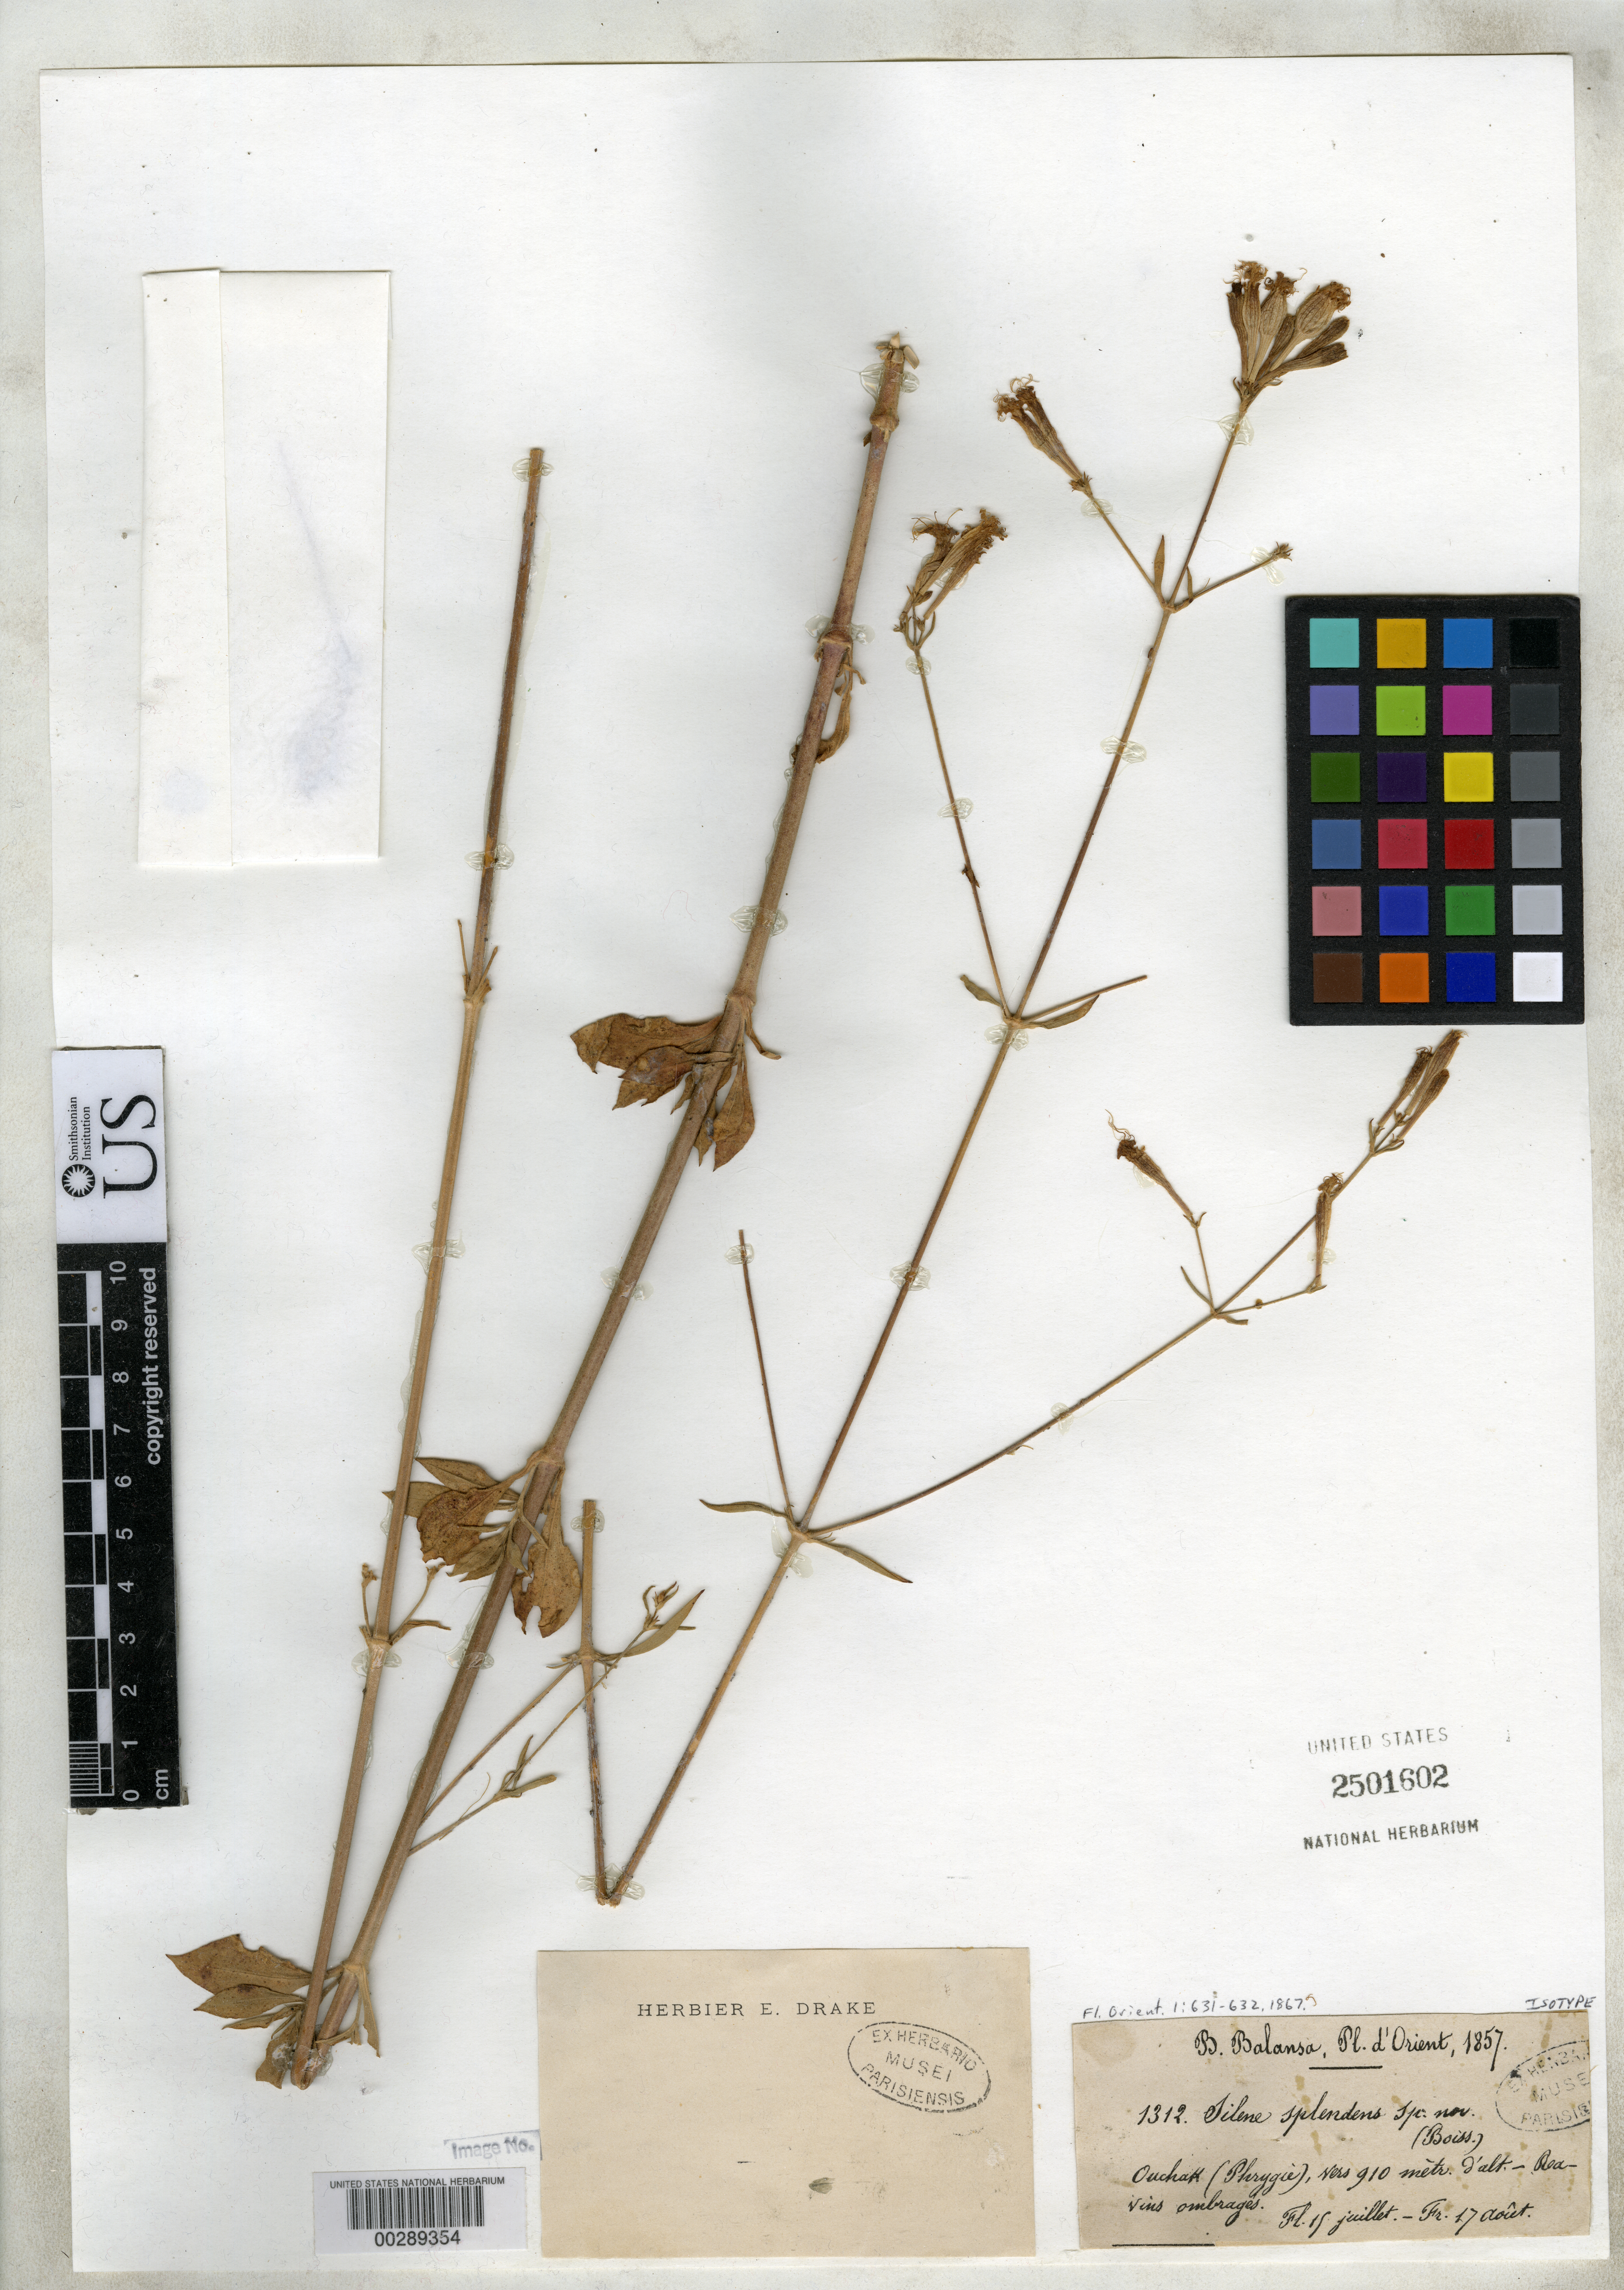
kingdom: Plantae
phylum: Tracheophyta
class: Magnoliopsida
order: Caryophyllales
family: Caryophyllaceae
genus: Silene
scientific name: Silene splendens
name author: Boiss.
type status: Isotype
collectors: B. Balansa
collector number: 1312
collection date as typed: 11 Jul 1857 to 17 Aug 1857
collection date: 1857-07-11/1857-08-17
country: Turkey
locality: Ouchak.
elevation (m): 910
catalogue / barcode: US 2501602